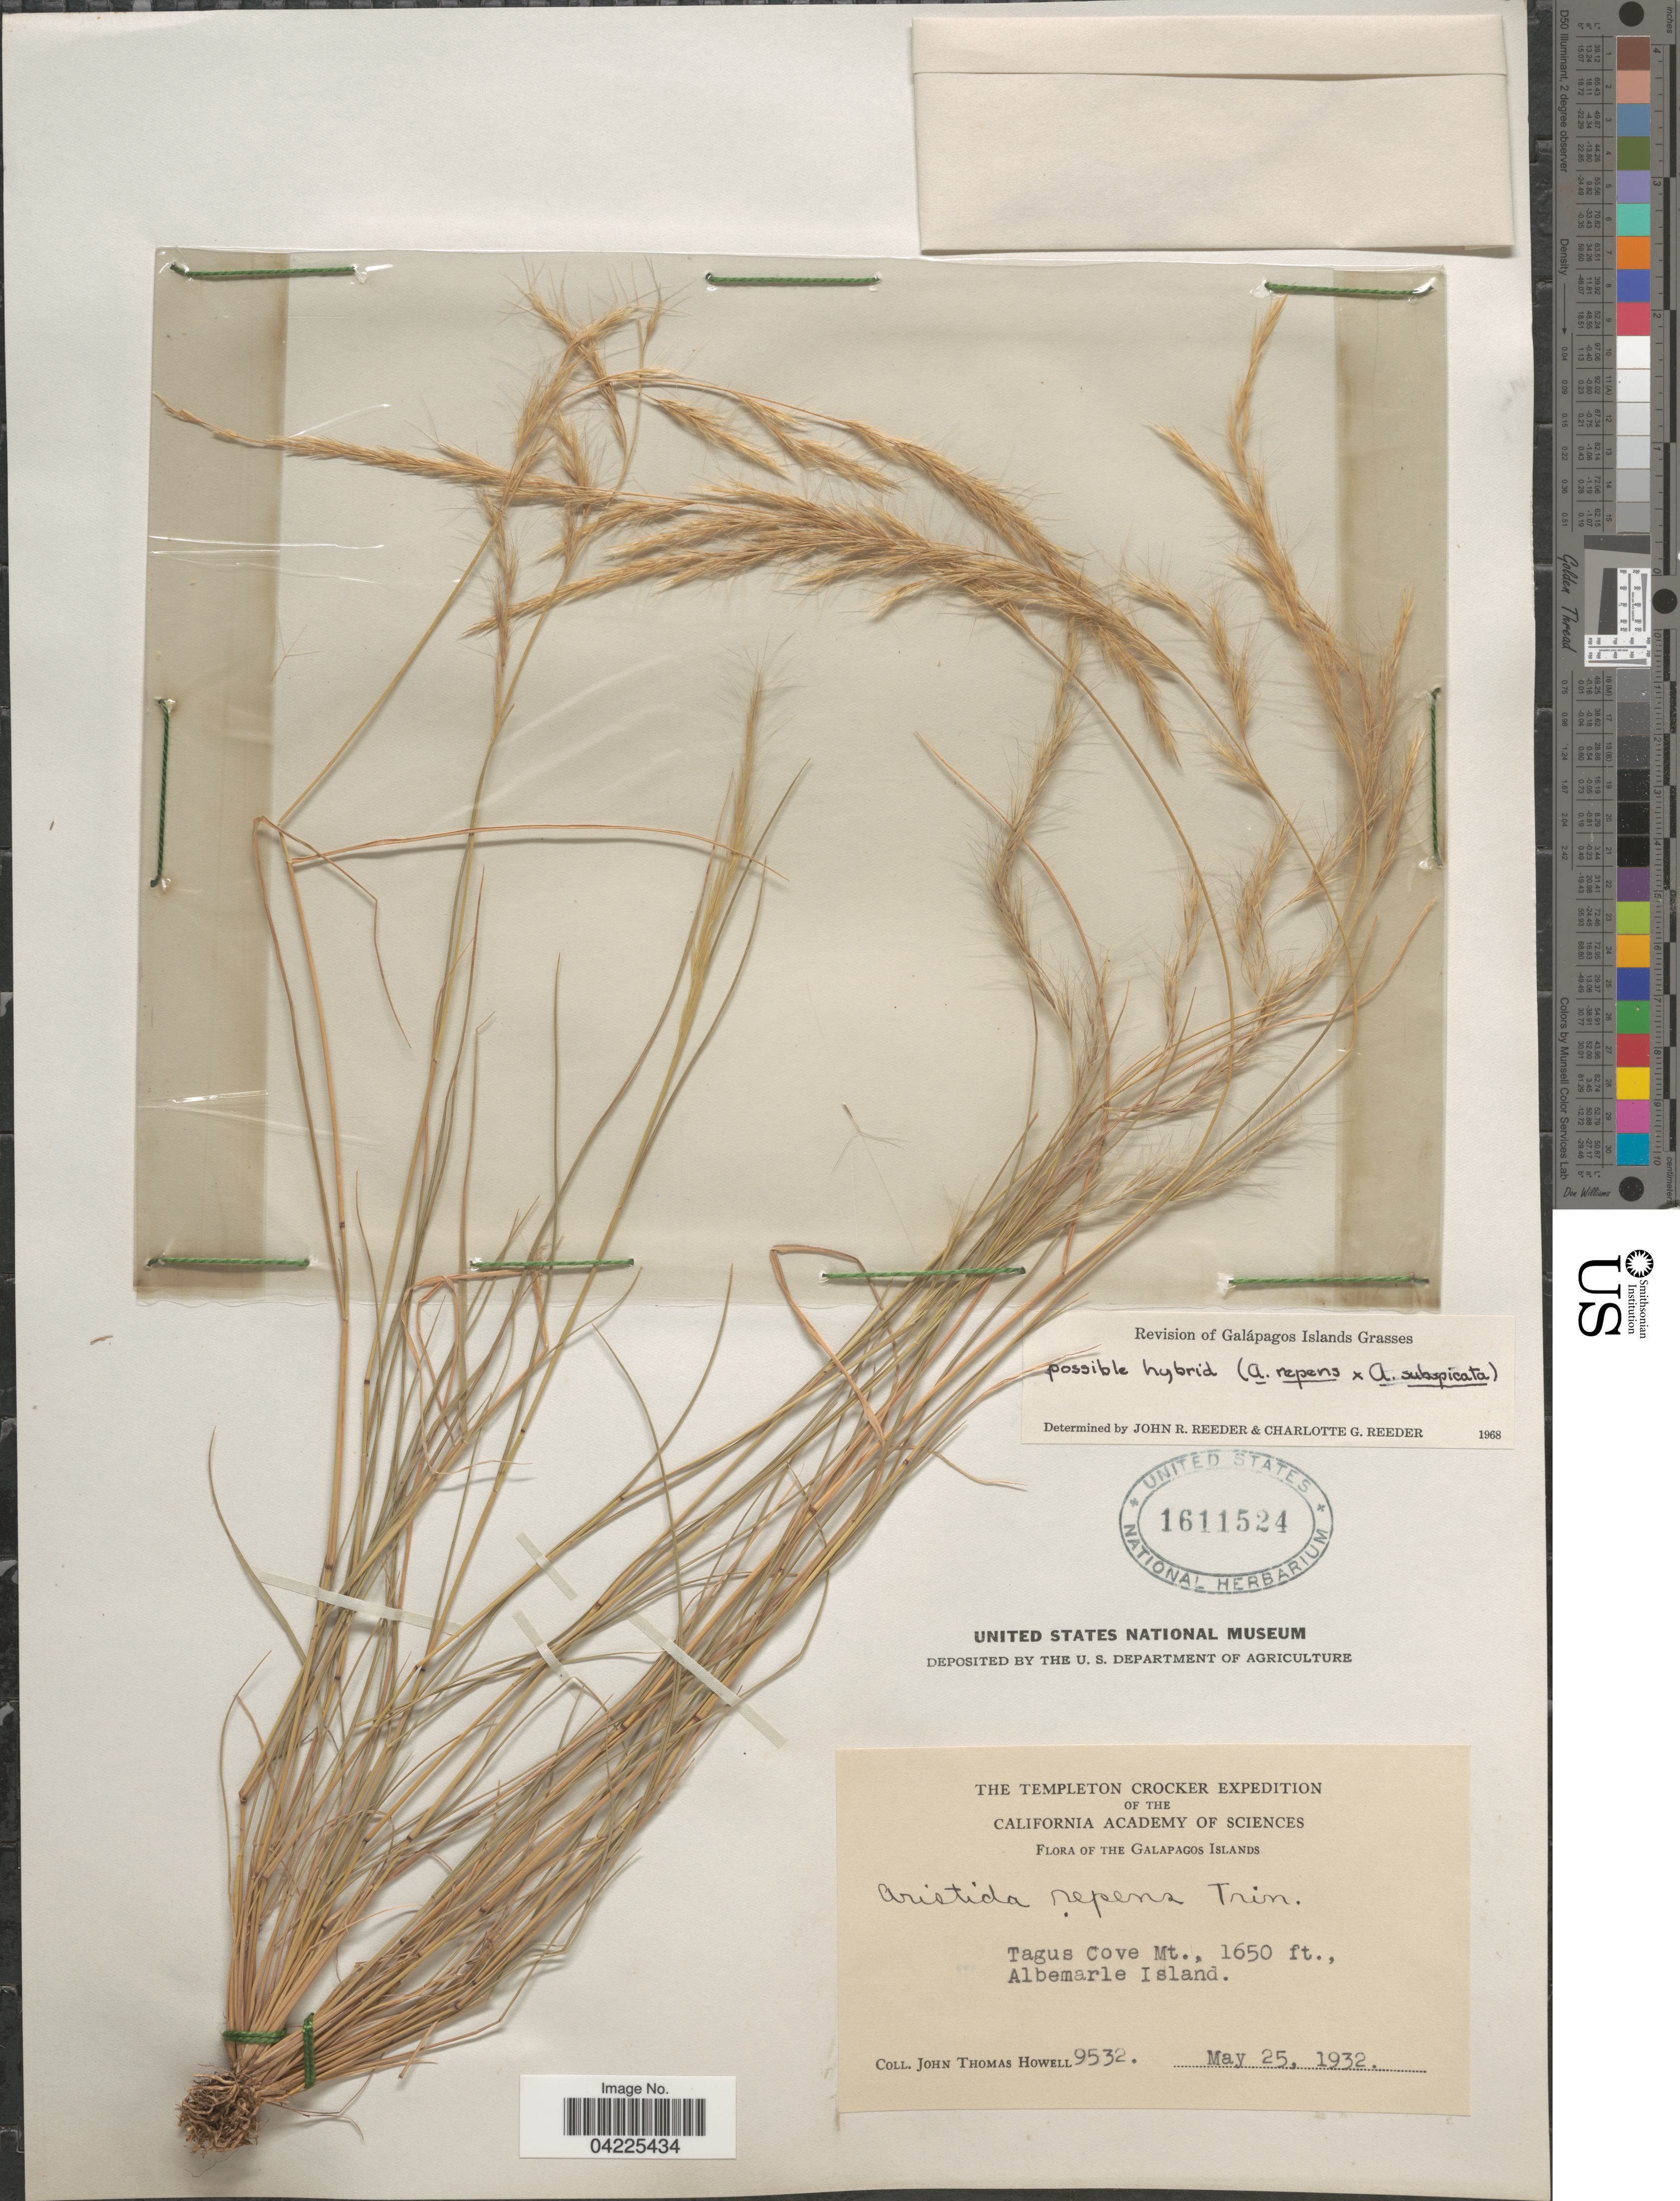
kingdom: Plantae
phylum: Tracheophyta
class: Liliopsida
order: Poales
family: Poaceae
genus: Aristida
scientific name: Aristida repens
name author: Trin.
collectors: J. T. Howell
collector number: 9532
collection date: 1932-05-25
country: Ecuador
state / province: Colón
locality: The Templeton Crocker Expedition. The Galapagos Islands. Tagus Cove Mt., Albemarle Island.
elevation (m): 503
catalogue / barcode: US 1611524